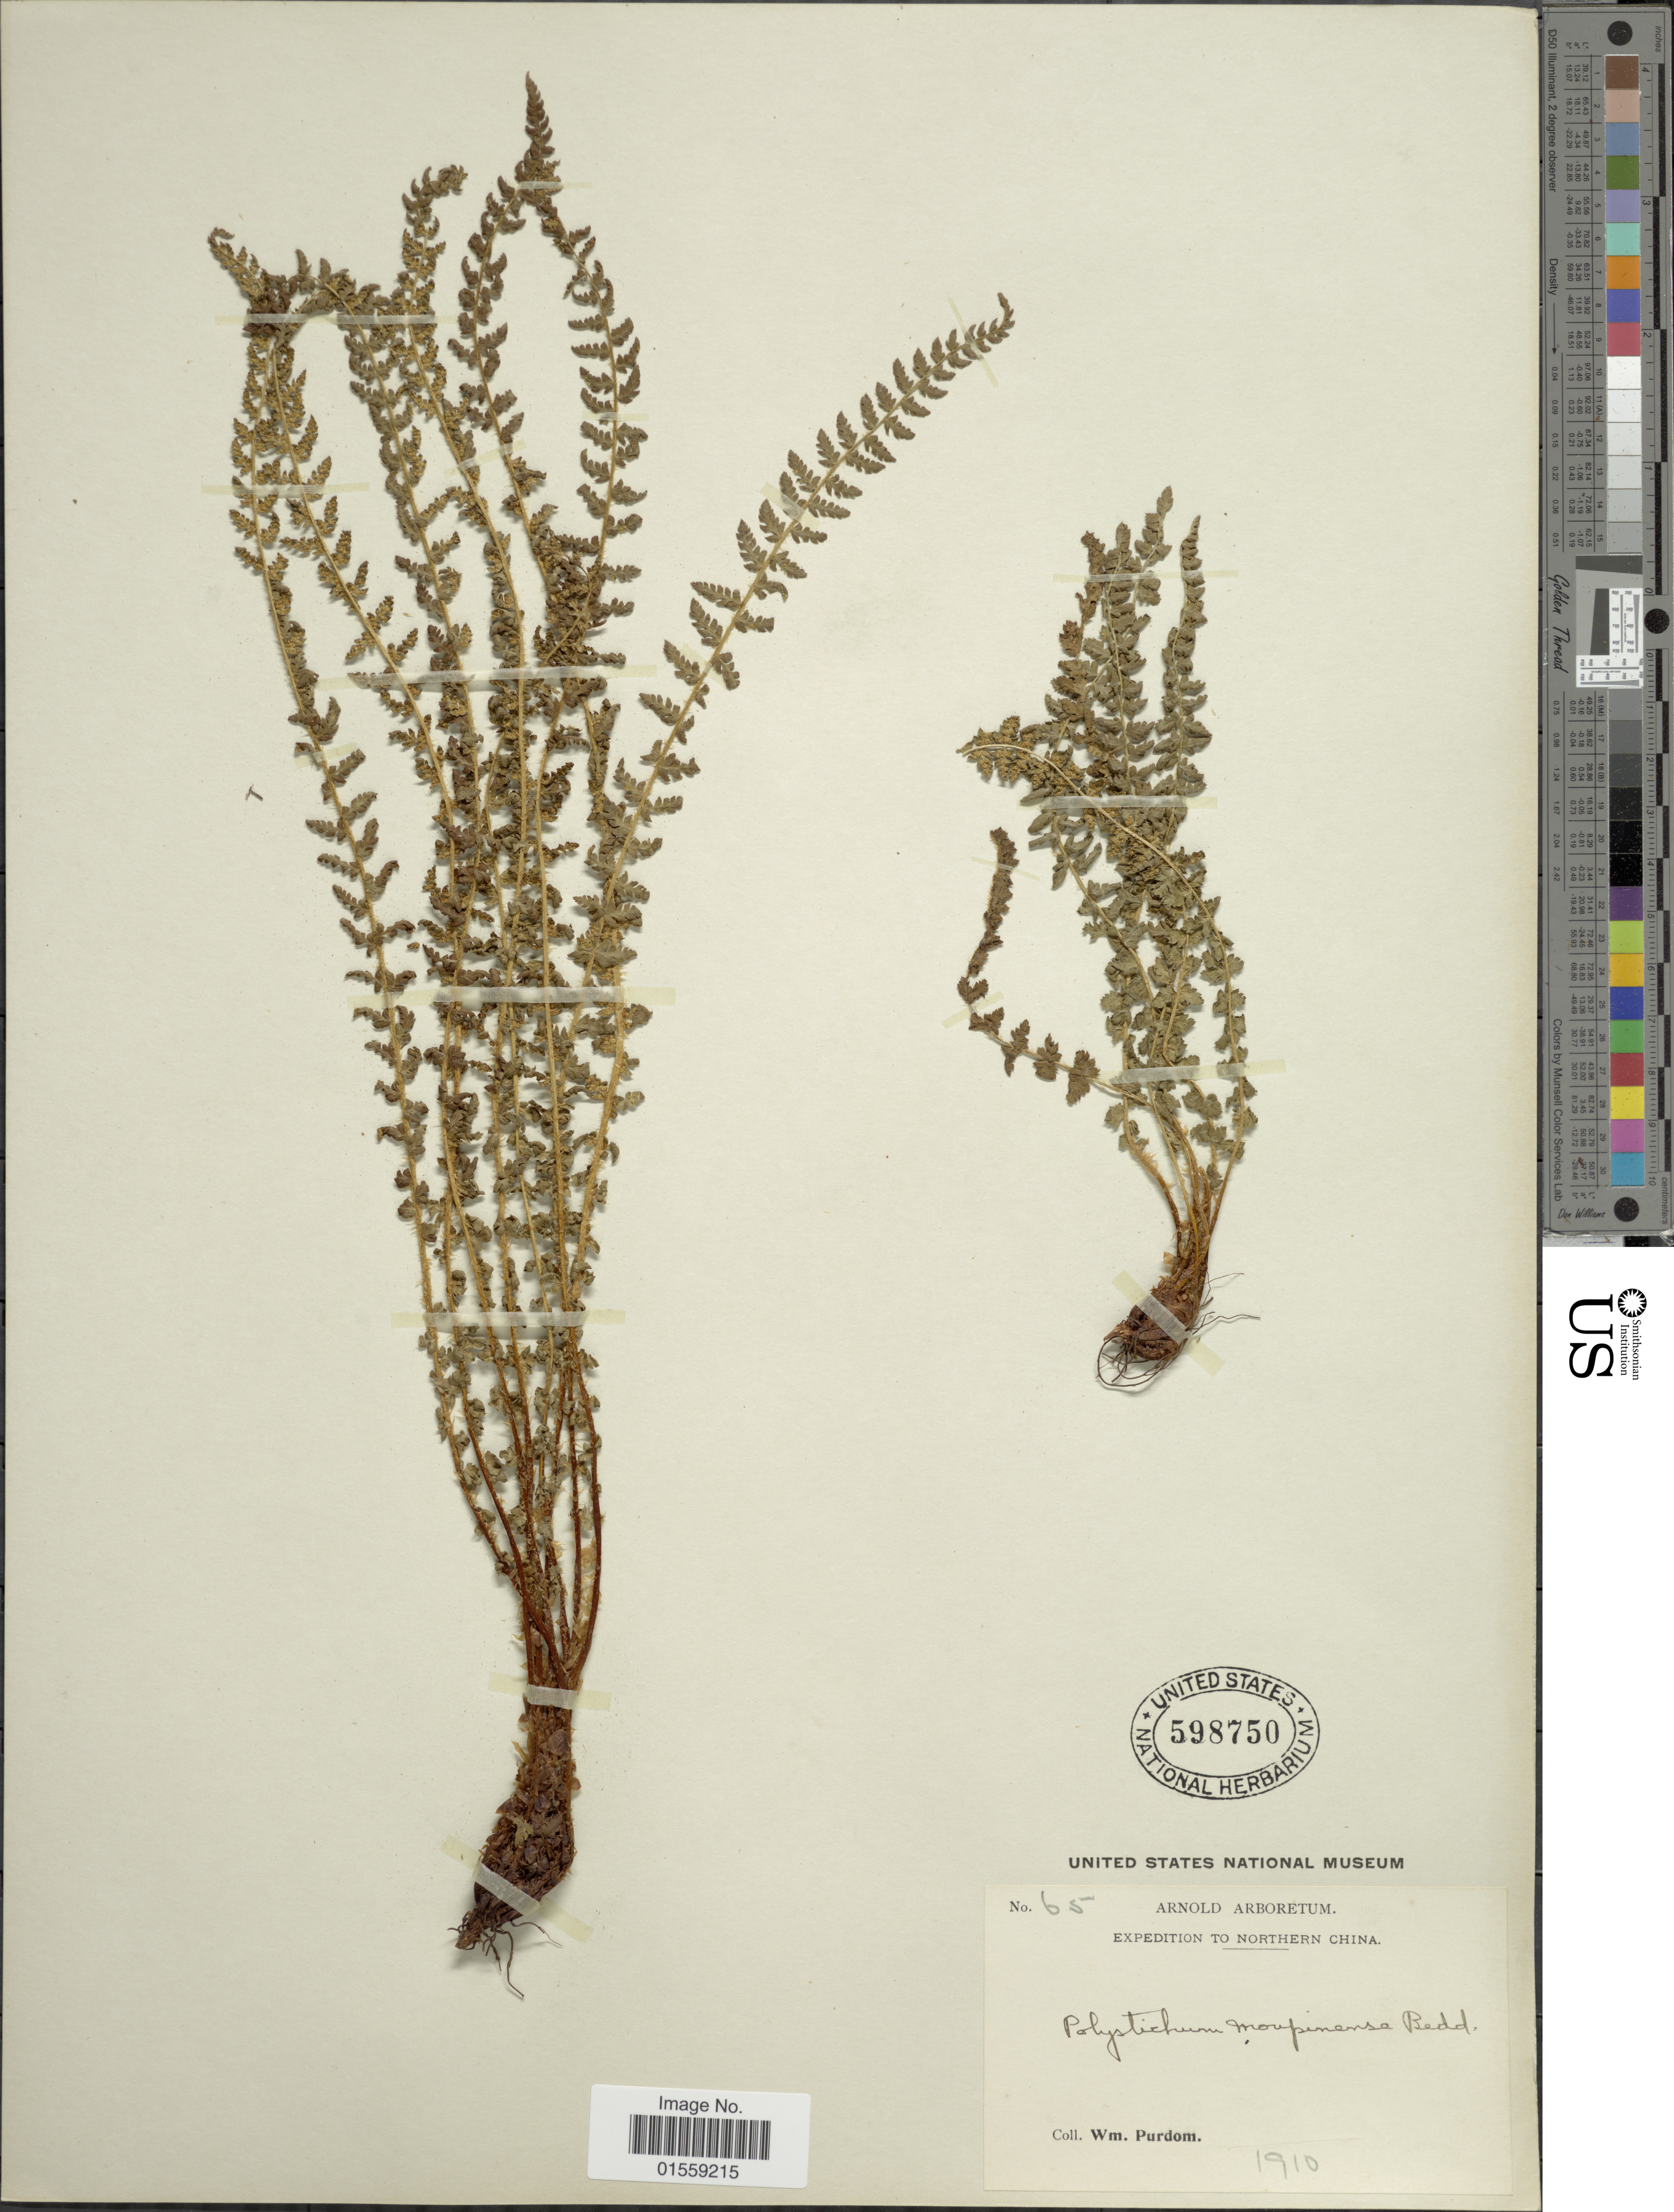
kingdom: Plantae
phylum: Tracheophyta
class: Polypodiopsida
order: Polypodiales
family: Dryopteridaceae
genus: Polystichum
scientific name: Polystichum moupinense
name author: (Franch.) Bedd.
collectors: W. Purdom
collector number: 65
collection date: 1910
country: China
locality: Northern China.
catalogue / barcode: US 598750